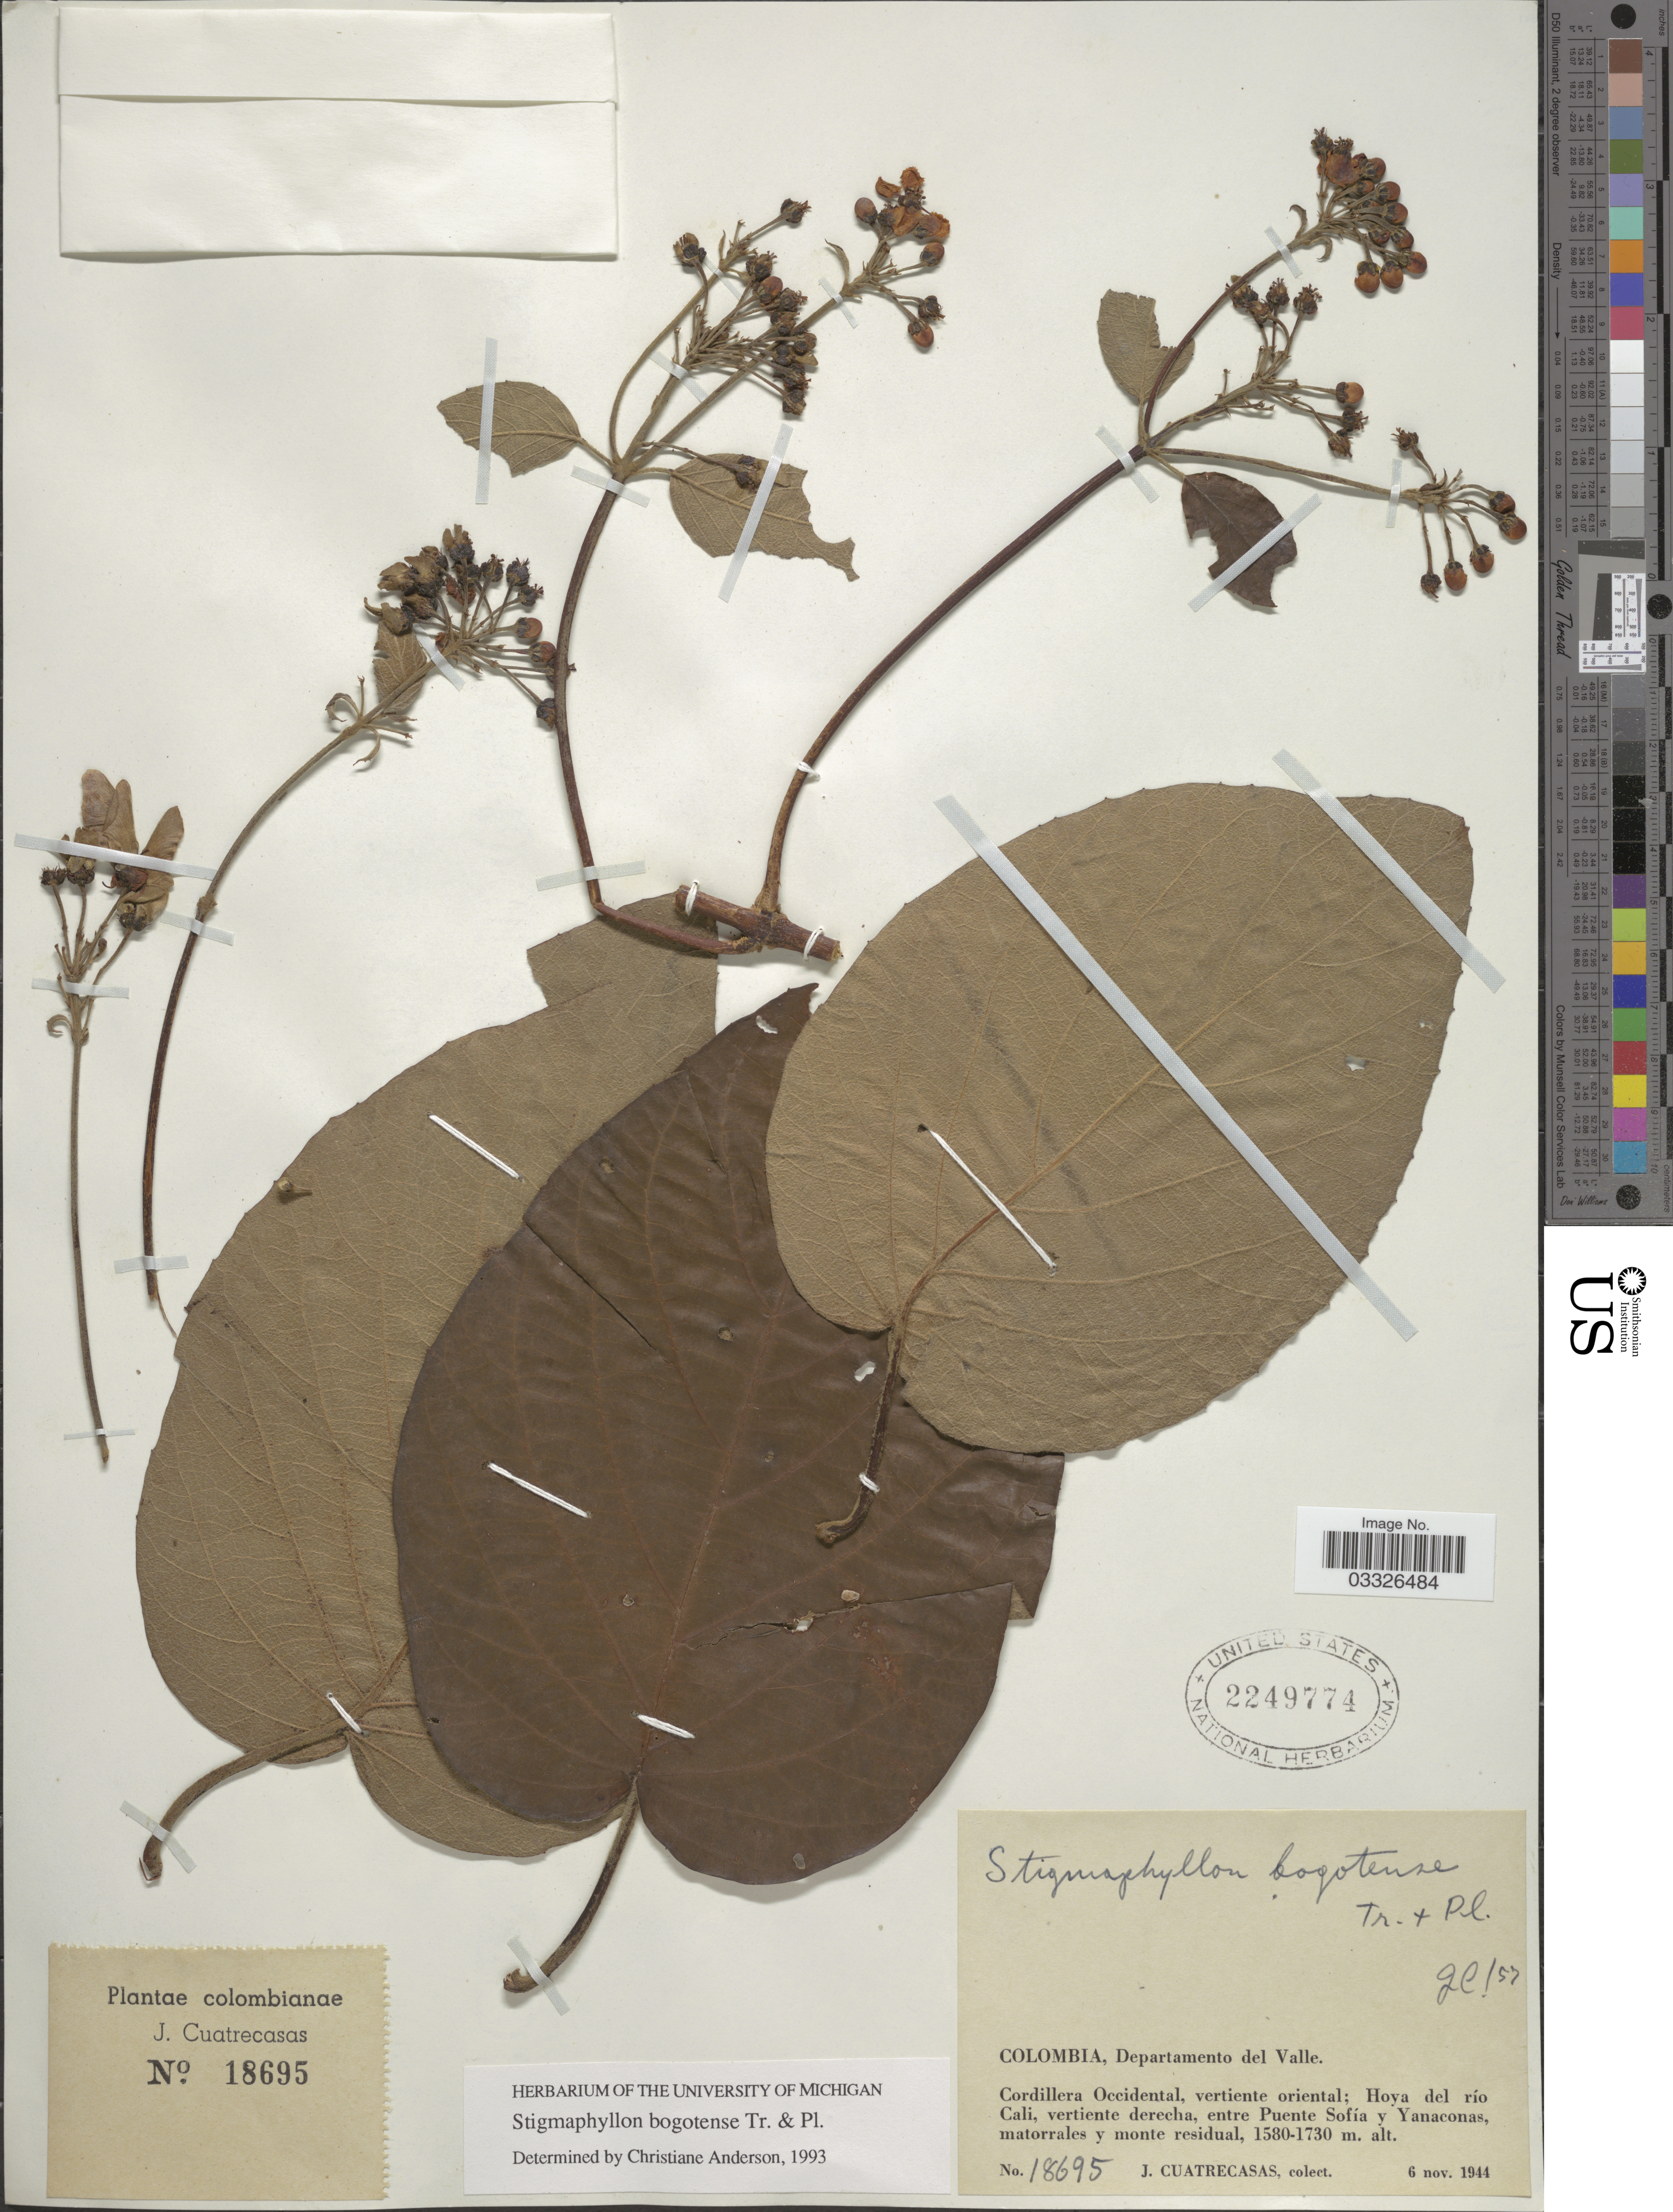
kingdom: Plantae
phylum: Tracheophyta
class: Magnoliopsida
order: Malpighiales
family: Malpighiaceae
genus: Stigmaphyllon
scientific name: Stigmaphyllon bogotense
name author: Triana & Planch.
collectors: J. Cuatrecasas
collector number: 18695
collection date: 1944-11-06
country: Colombia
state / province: Valle del Cauca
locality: Departamento del Valle. Cordillera Occidental, vertiente oriental; Hoya del río Cali, vertiente derecha, entre Puente Sofía y Yanaconas, matorrales y monte residual.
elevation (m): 1580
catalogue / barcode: US 2249774